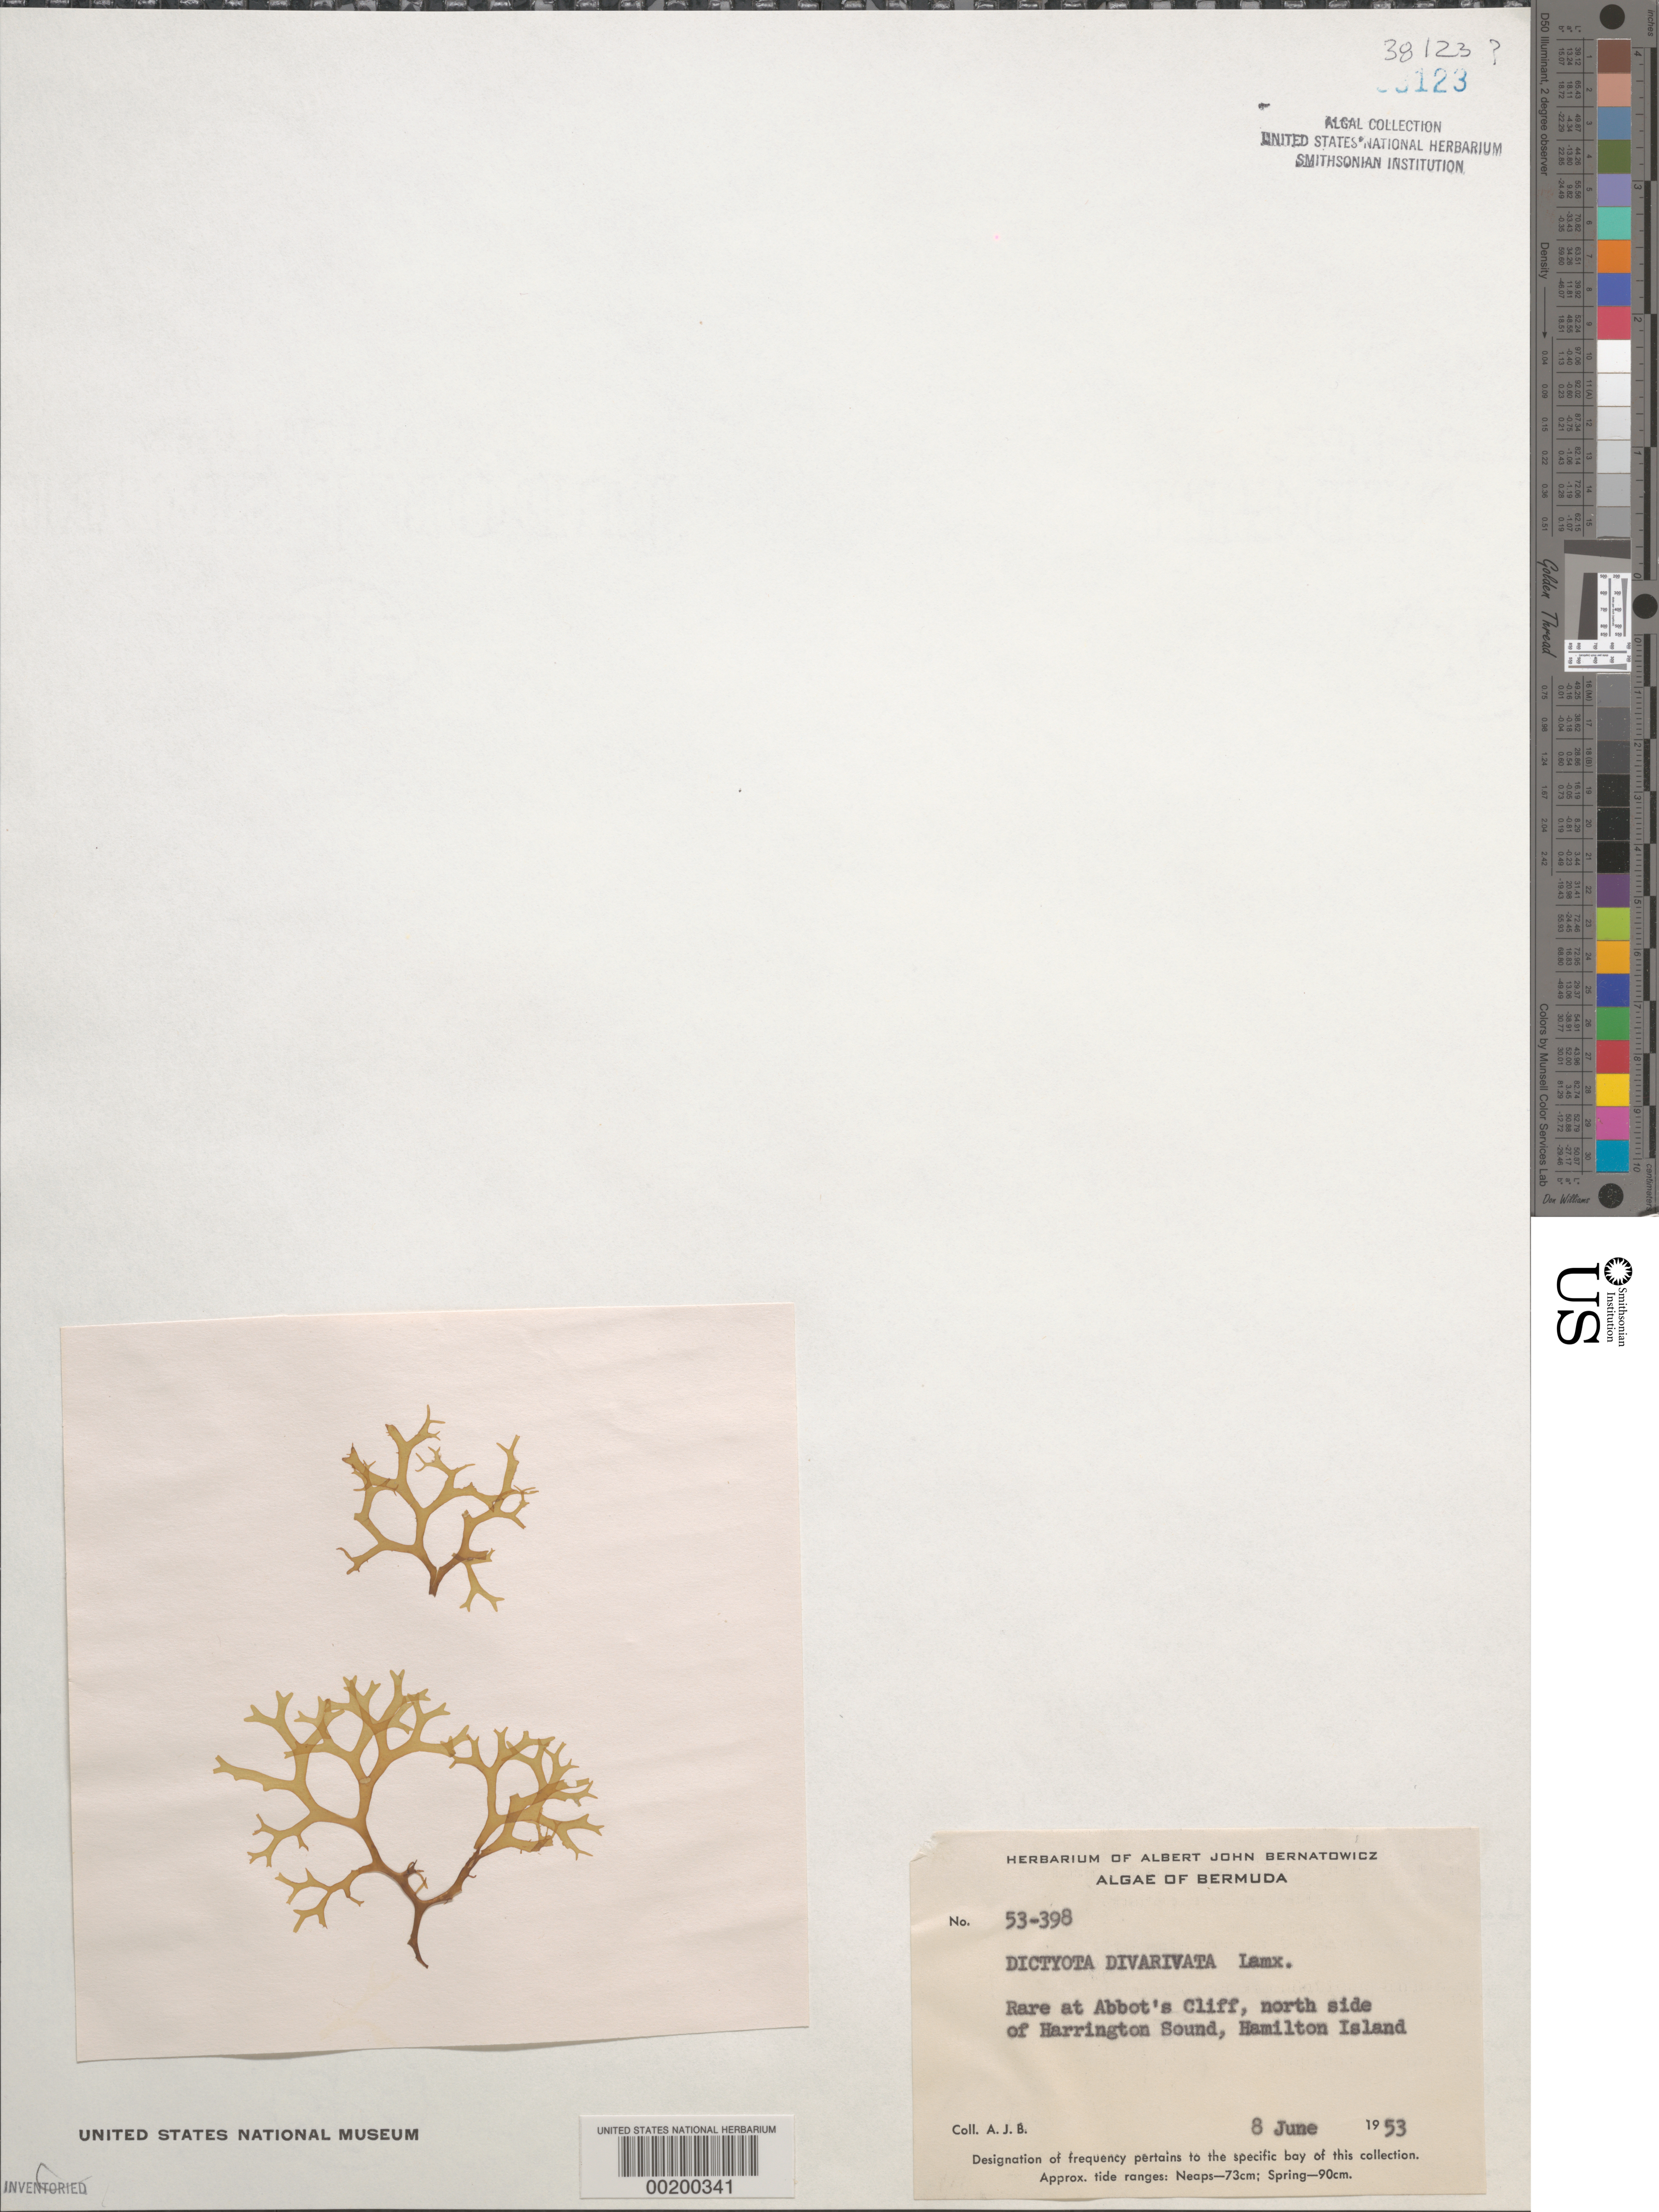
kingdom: Chromista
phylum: Ochrophyta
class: Phaeophyceae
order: Dictyotales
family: Dictyotaceae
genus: Dictyota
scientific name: Dictyota divaricata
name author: J.V.Lamouroux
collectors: A. Bernatowicz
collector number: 53-398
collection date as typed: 08 Jun 1953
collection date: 1953-06-08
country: Bermuda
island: Bermuda Island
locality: Harrington Sound, Abbot's Cliff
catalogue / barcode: US 38123